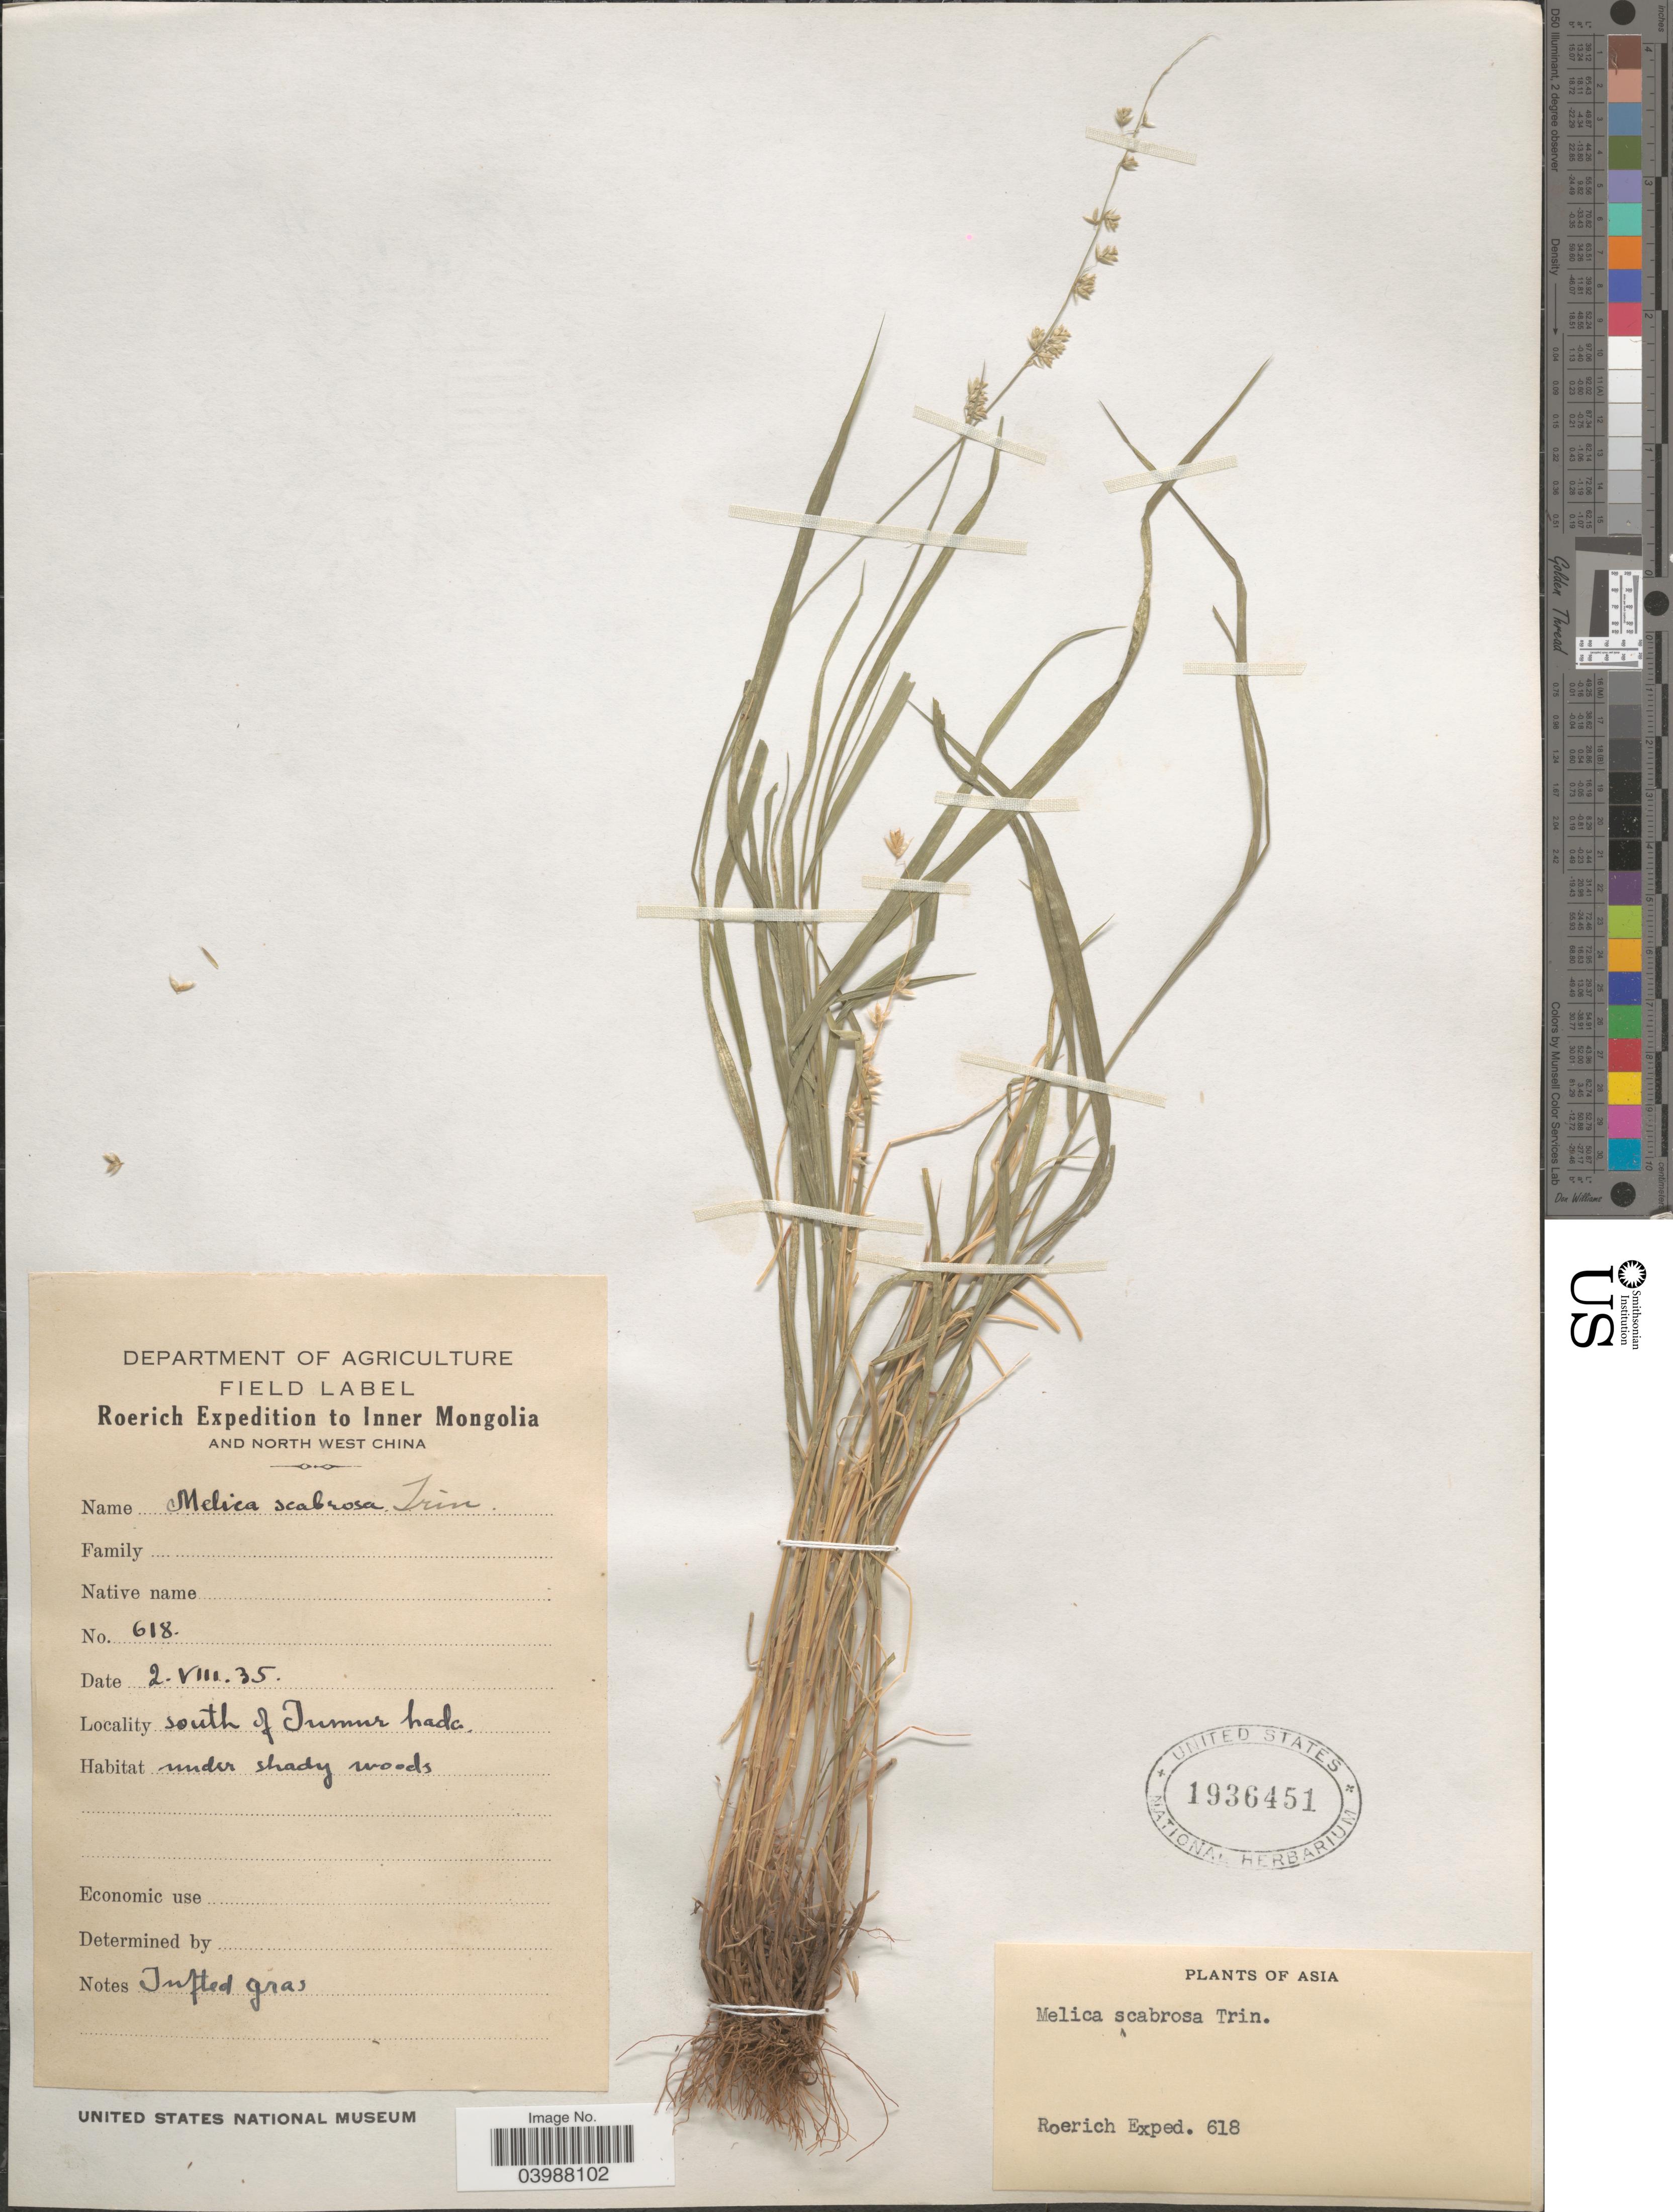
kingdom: Plantae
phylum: Tracheophyta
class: Liliopsida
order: Poales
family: Poaceae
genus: Melica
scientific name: Melica scabrosa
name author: Trin.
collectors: Roerich Expedition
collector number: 618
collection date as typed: Transcribed d/m/y: 2/8/35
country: China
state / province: Nei Monggol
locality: Inner Mongolia and North West China. South of Tumur hada.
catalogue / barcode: US 1936451